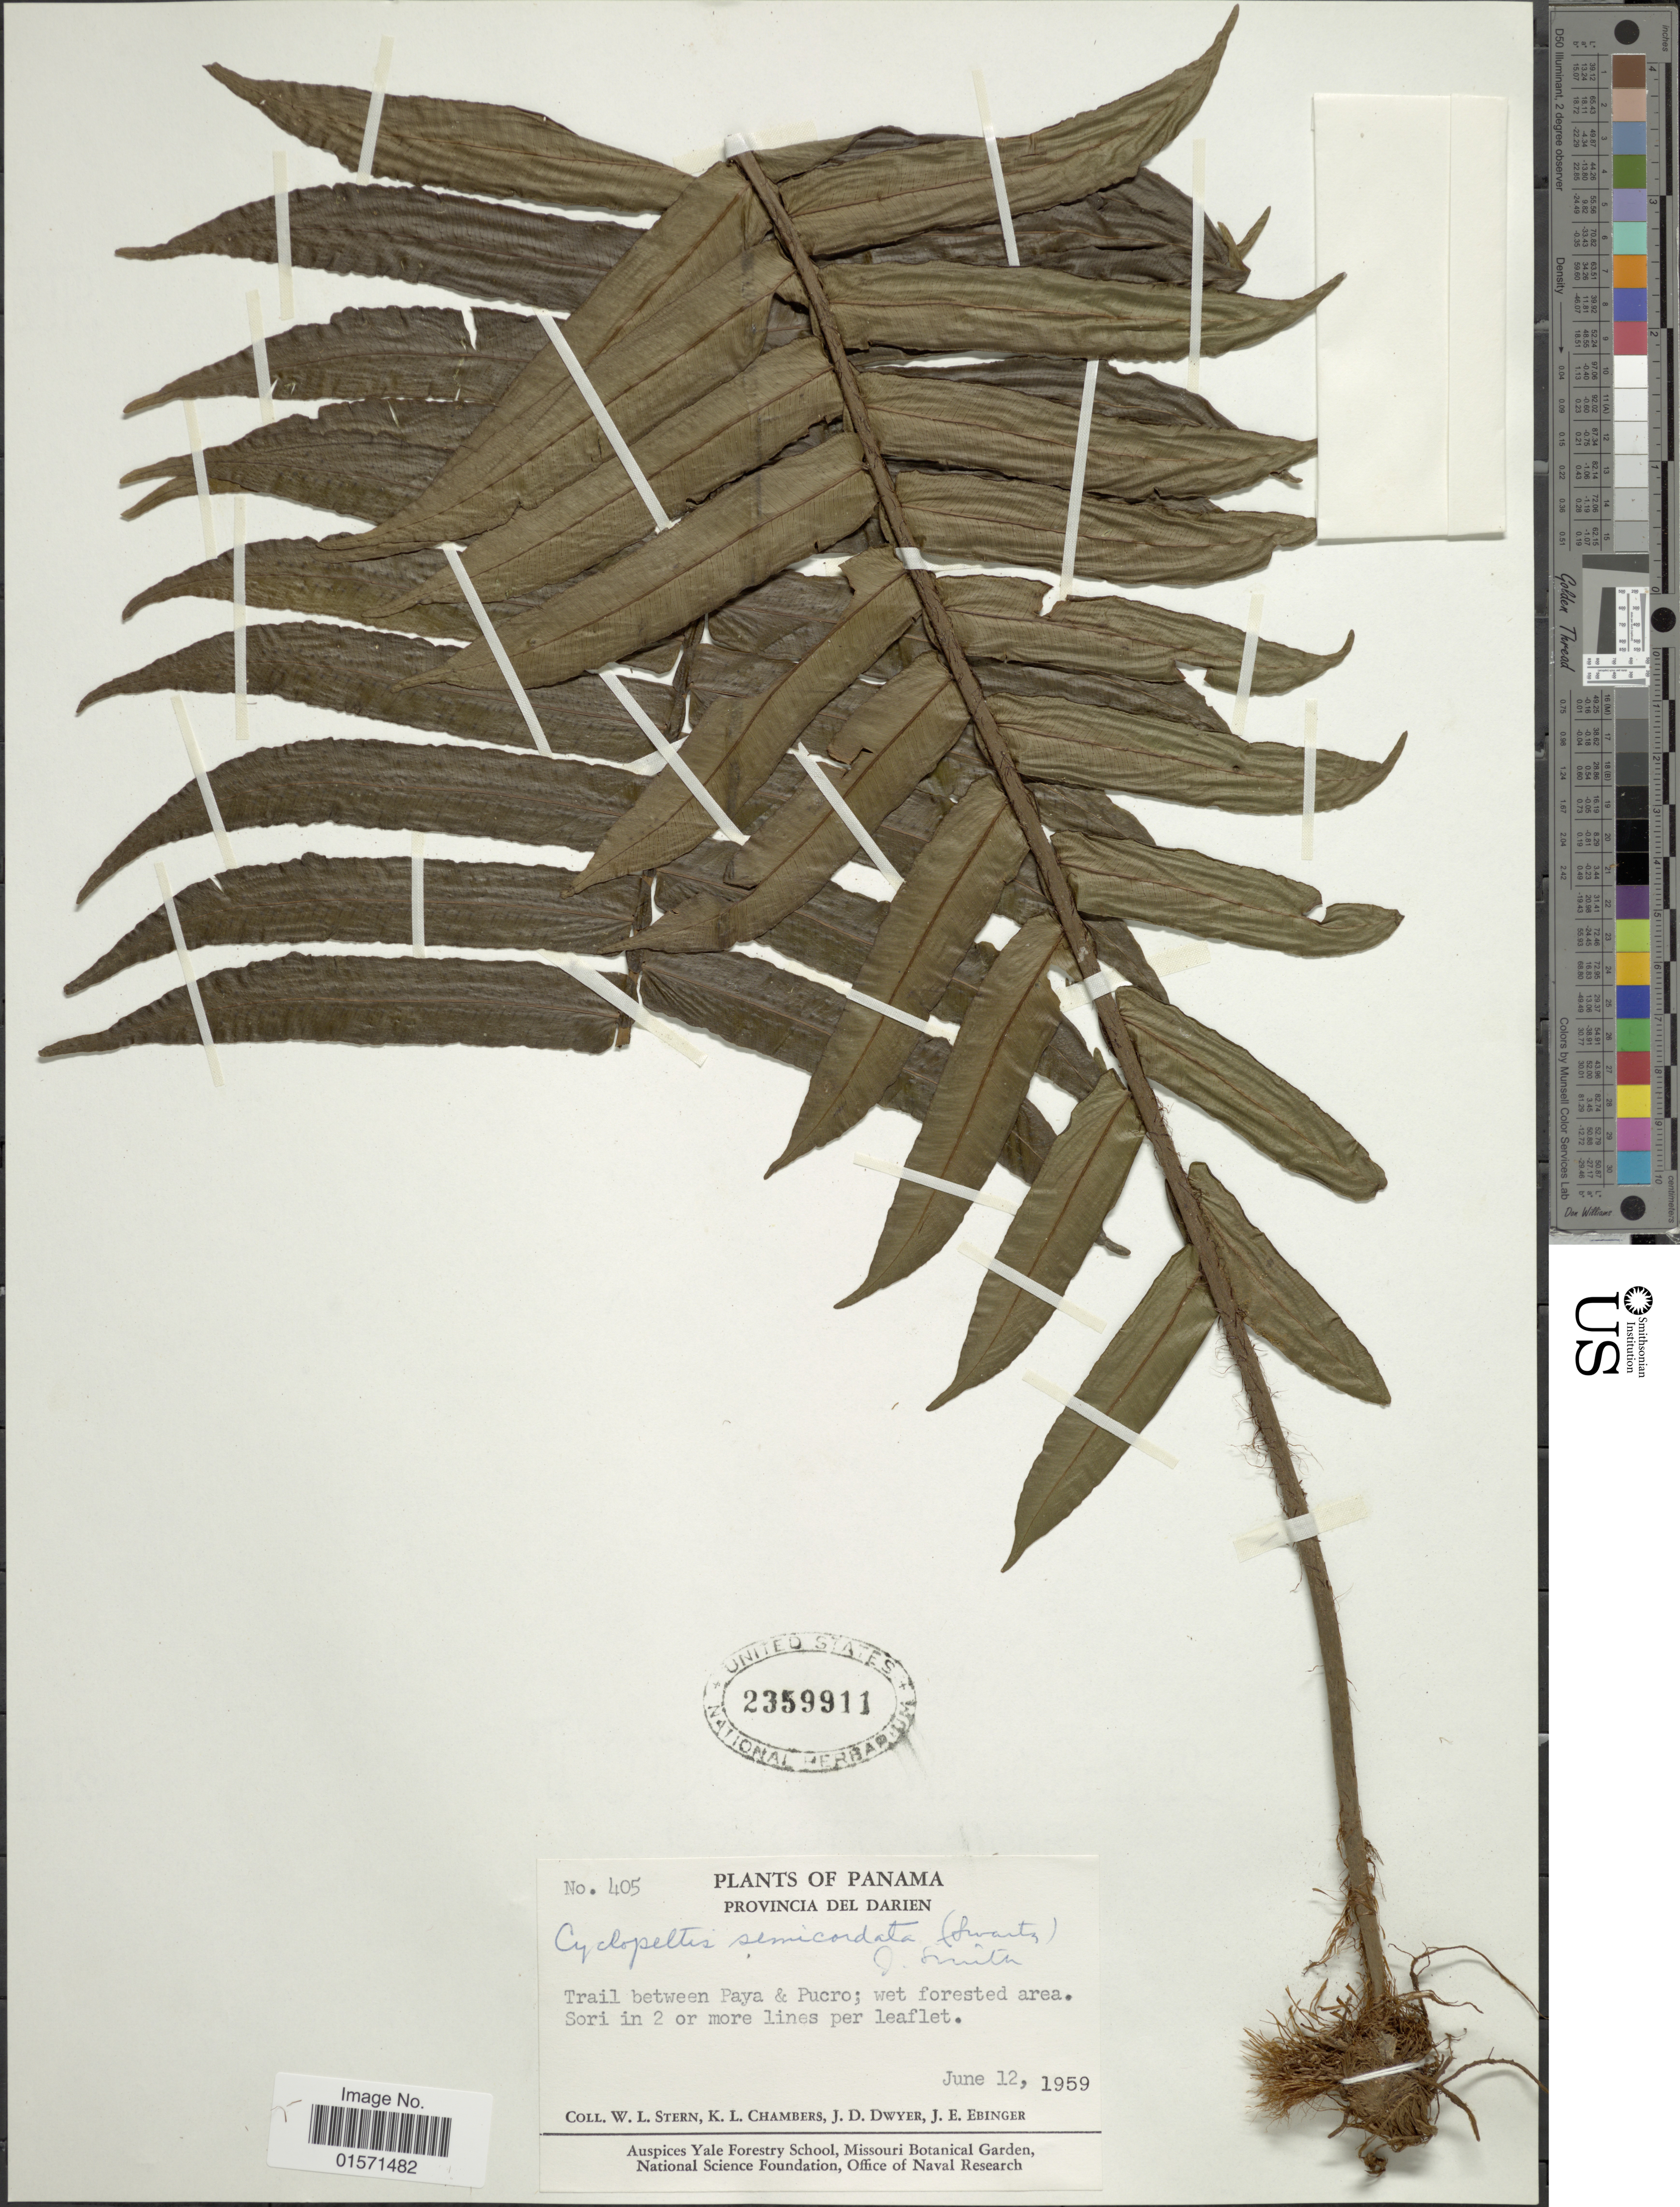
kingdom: Plantae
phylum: Tracheophyta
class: Polypodiopsida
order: Polypodiales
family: Lomariopsidaceae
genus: Cyclopeltis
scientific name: Cyclopeltis semicordata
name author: (Sw.) J. Sm.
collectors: W. L. Stern, K. Chambers, J. D. Dwyer & J. Ebinger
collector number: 405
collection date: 1959-06-12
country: Panama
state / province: Darién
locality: Provincia del Darien. Trail between Paya & Pucro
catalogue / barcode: US 2359911